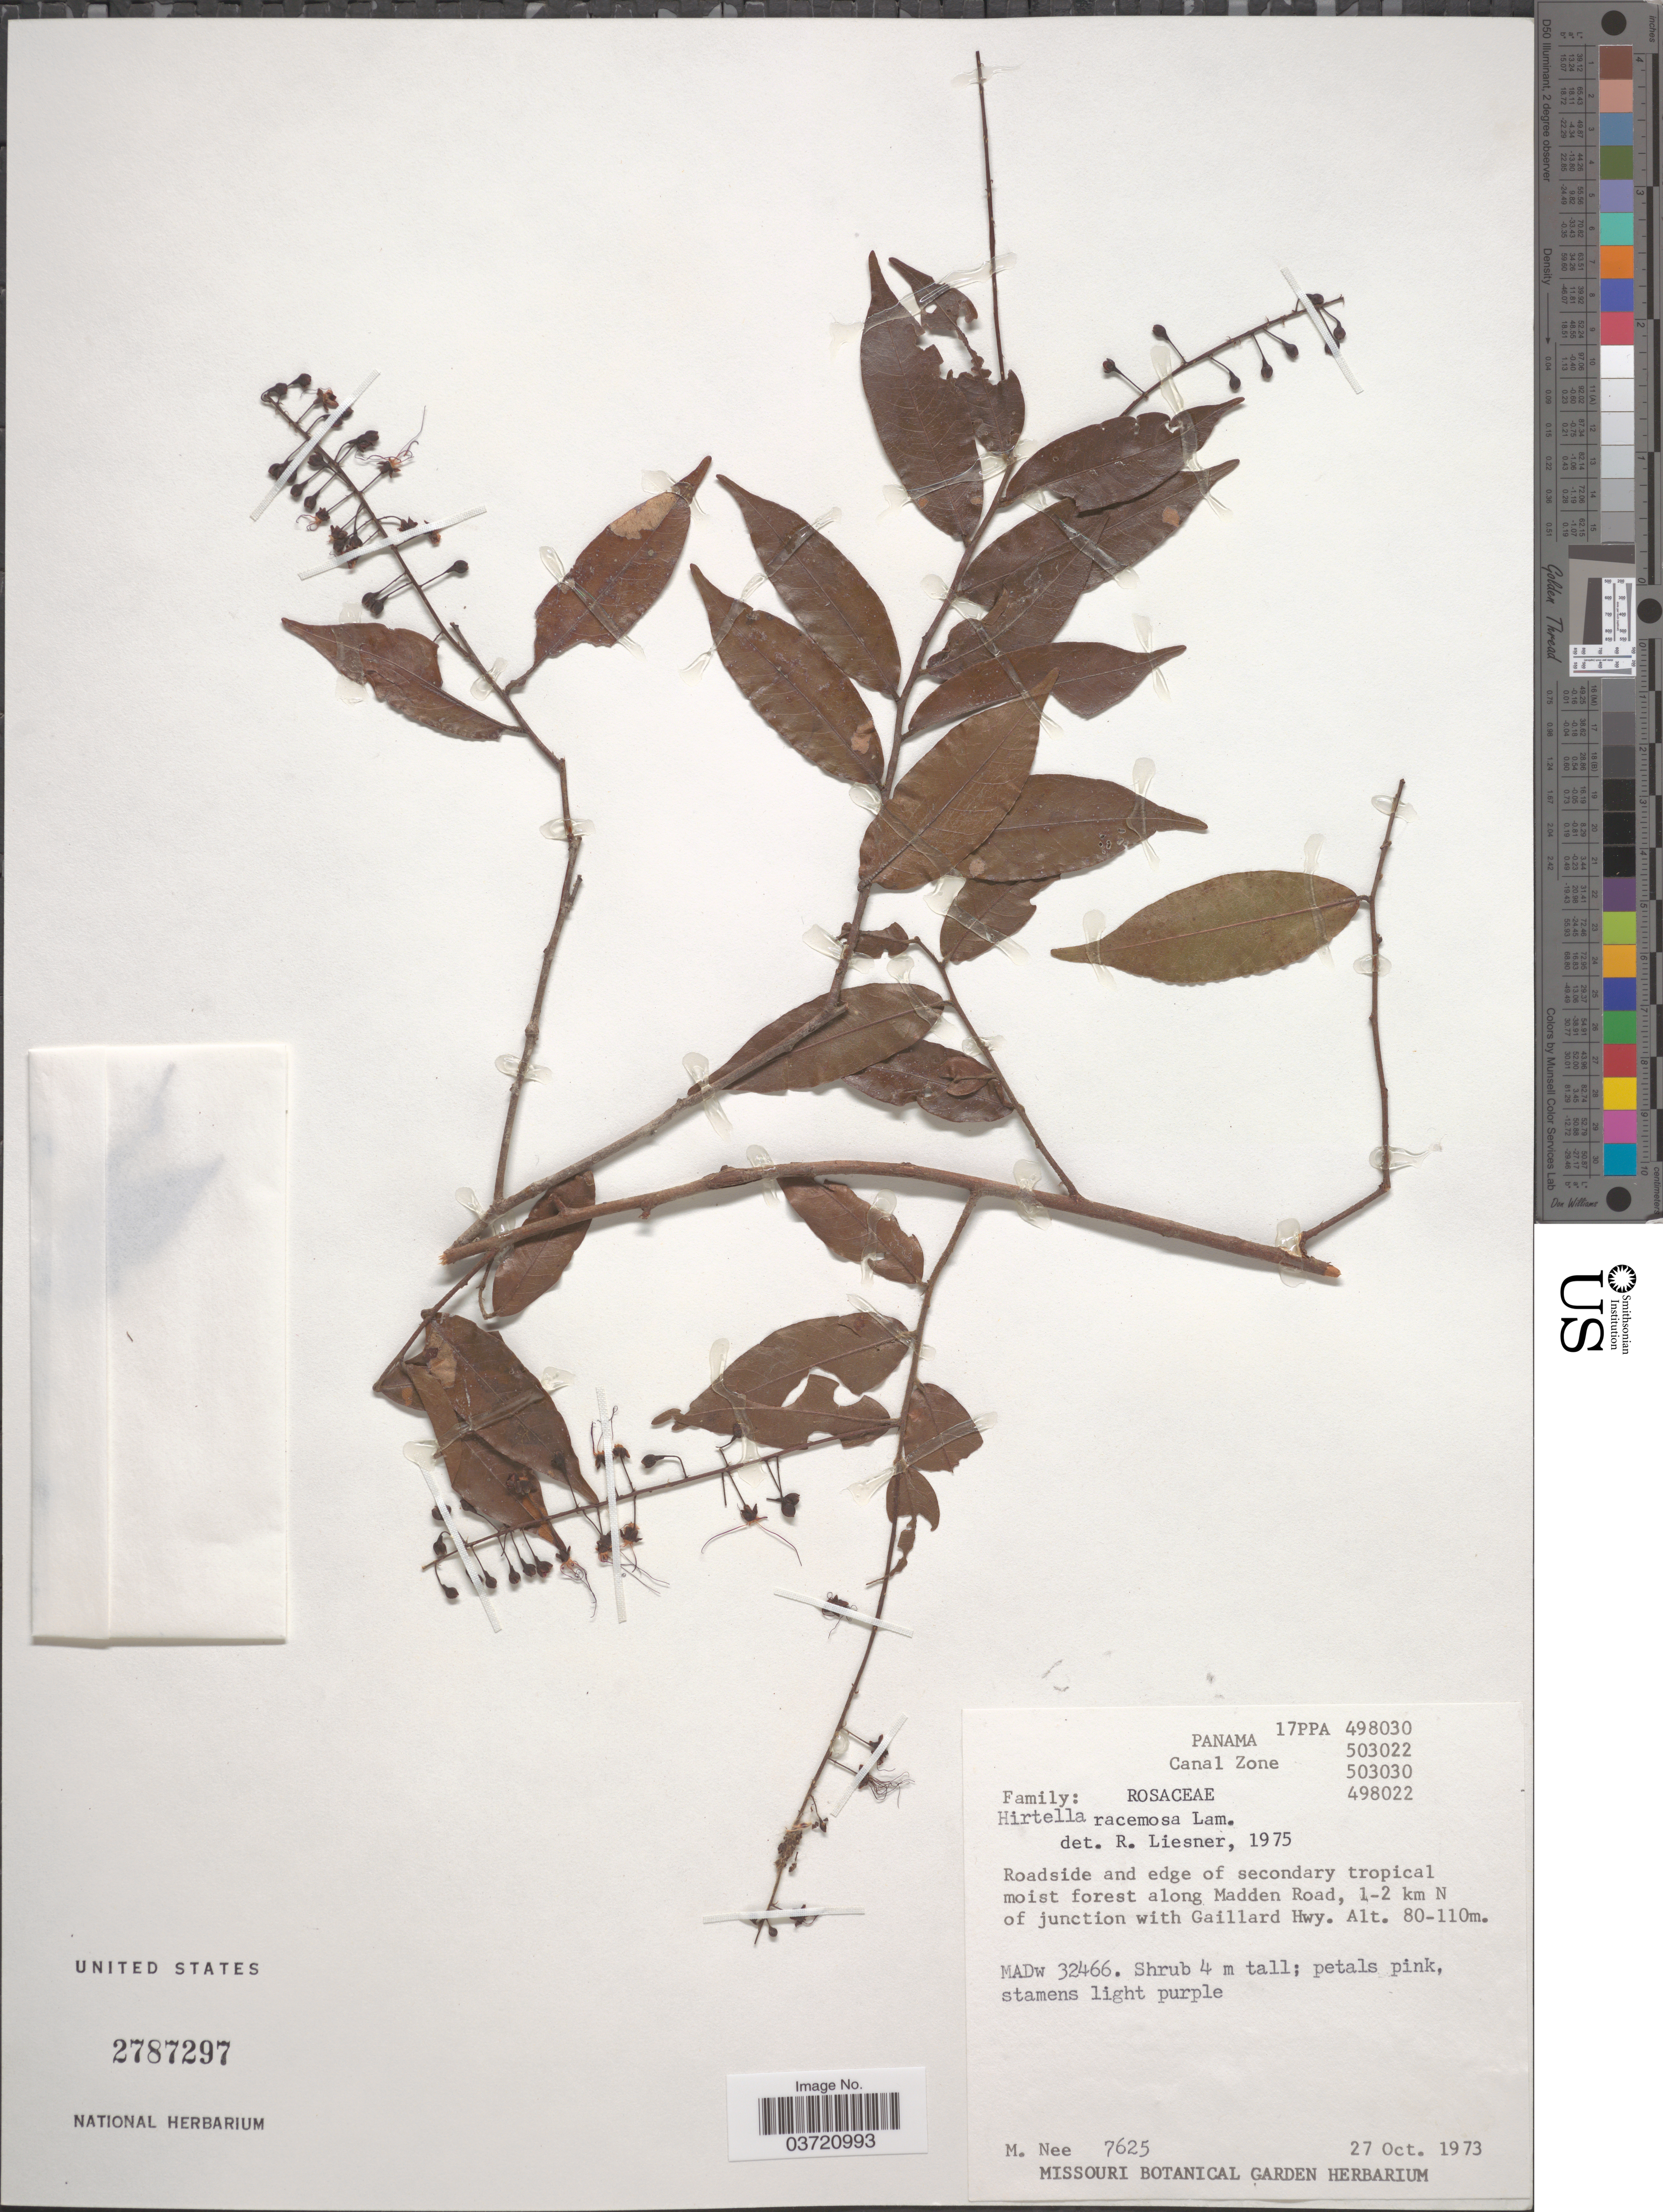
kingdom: Plantae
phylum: Tracheophyta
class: Magnoliopsida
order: Malpighiales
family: Chrysobalanaceae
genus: Hirtella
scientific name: Hirtella racemosa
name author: Lam.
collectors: M. Nee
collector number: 7625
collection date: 1973-10-27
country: Panama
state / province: Colón / Panamá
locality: Canal Zone. Along Madden Road, 1-2 km N of junction with Gaillard Hwy.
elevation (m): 80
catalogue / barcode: US 2787297